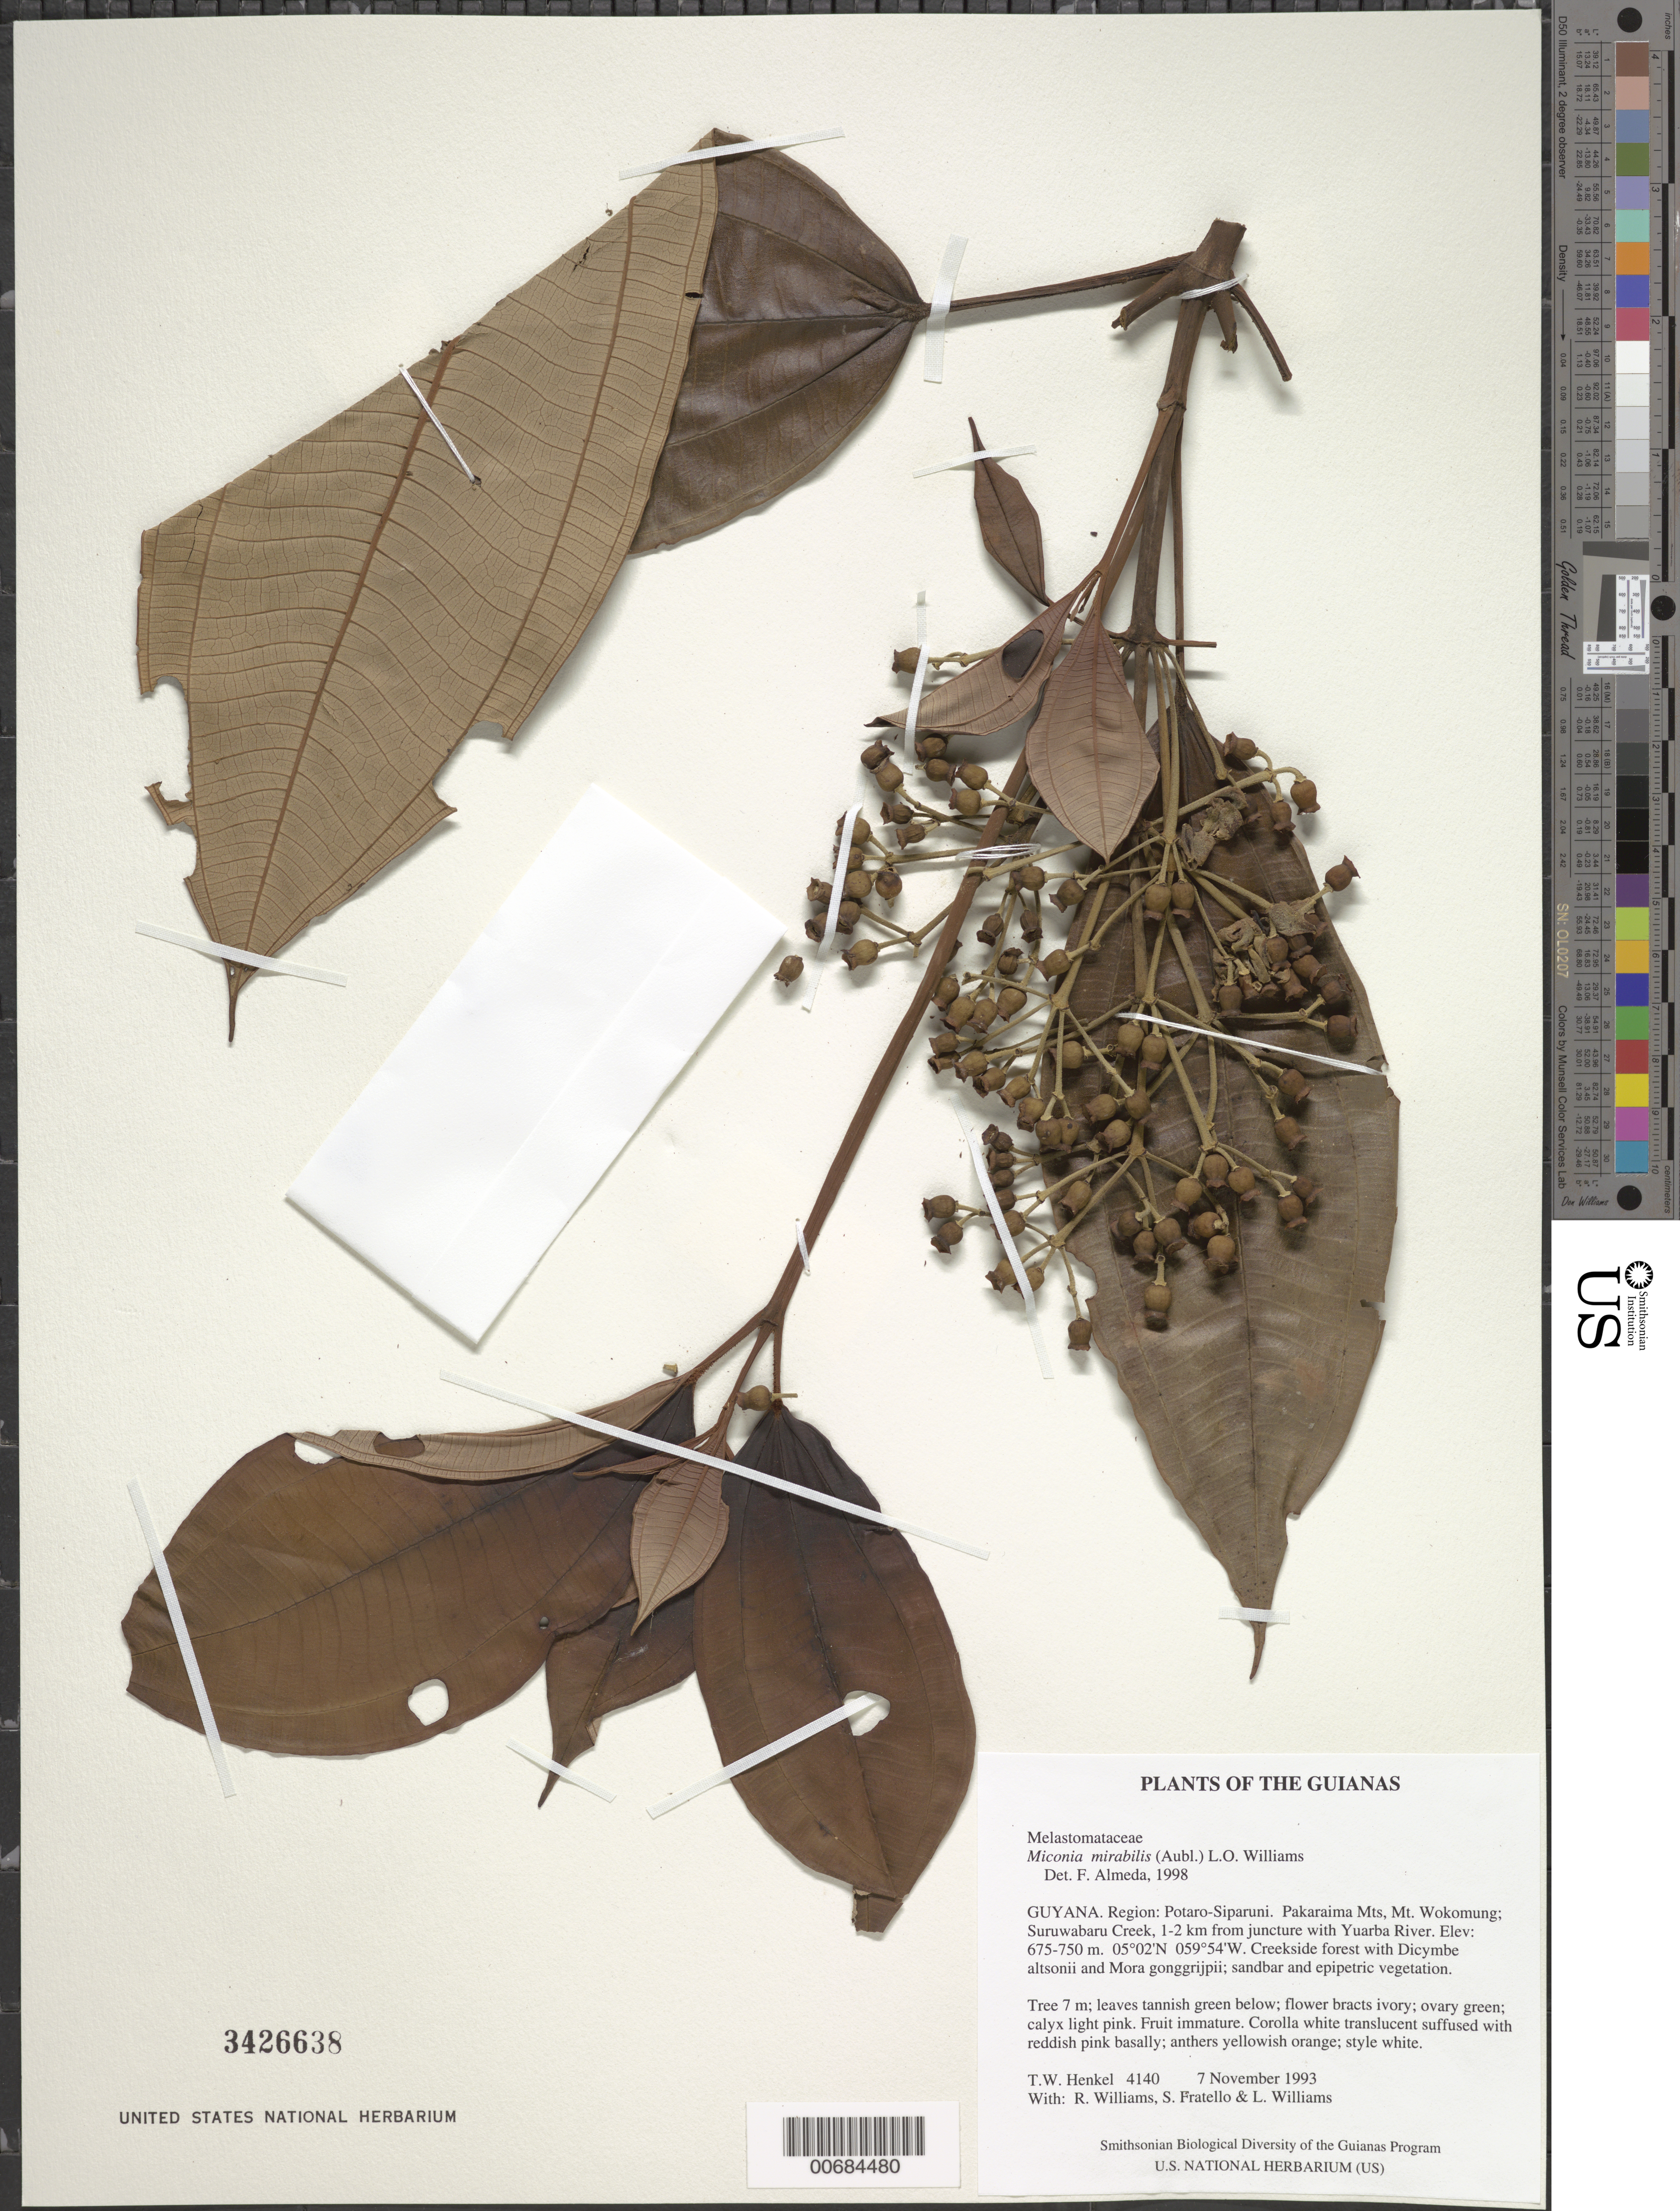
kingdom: Plantae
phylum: Tracheophyta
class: Magnoliopsida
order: Myrtales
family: Melastomataceae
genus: Miconia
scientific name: Miconia mirabilis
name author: (Aubl.) L.O. Williams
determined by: Almeda, F.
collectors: T. Henkel, R. Williams, S. Fratello & L. Williams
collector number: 4140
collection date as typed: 7 November 1993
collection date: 1993-11-07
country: Guyana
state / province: Potaro-Siparuni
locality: Pakaraima Mts, Mt. Wokomung; Suruwabaru Creek, 1-2 km from juncture with Yuarba River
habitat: Creekside forest with Dicymbe altsonii and Mora gonggrijpii; sandbar and epipetric vegetation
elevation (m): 675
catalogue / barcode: US 3426638